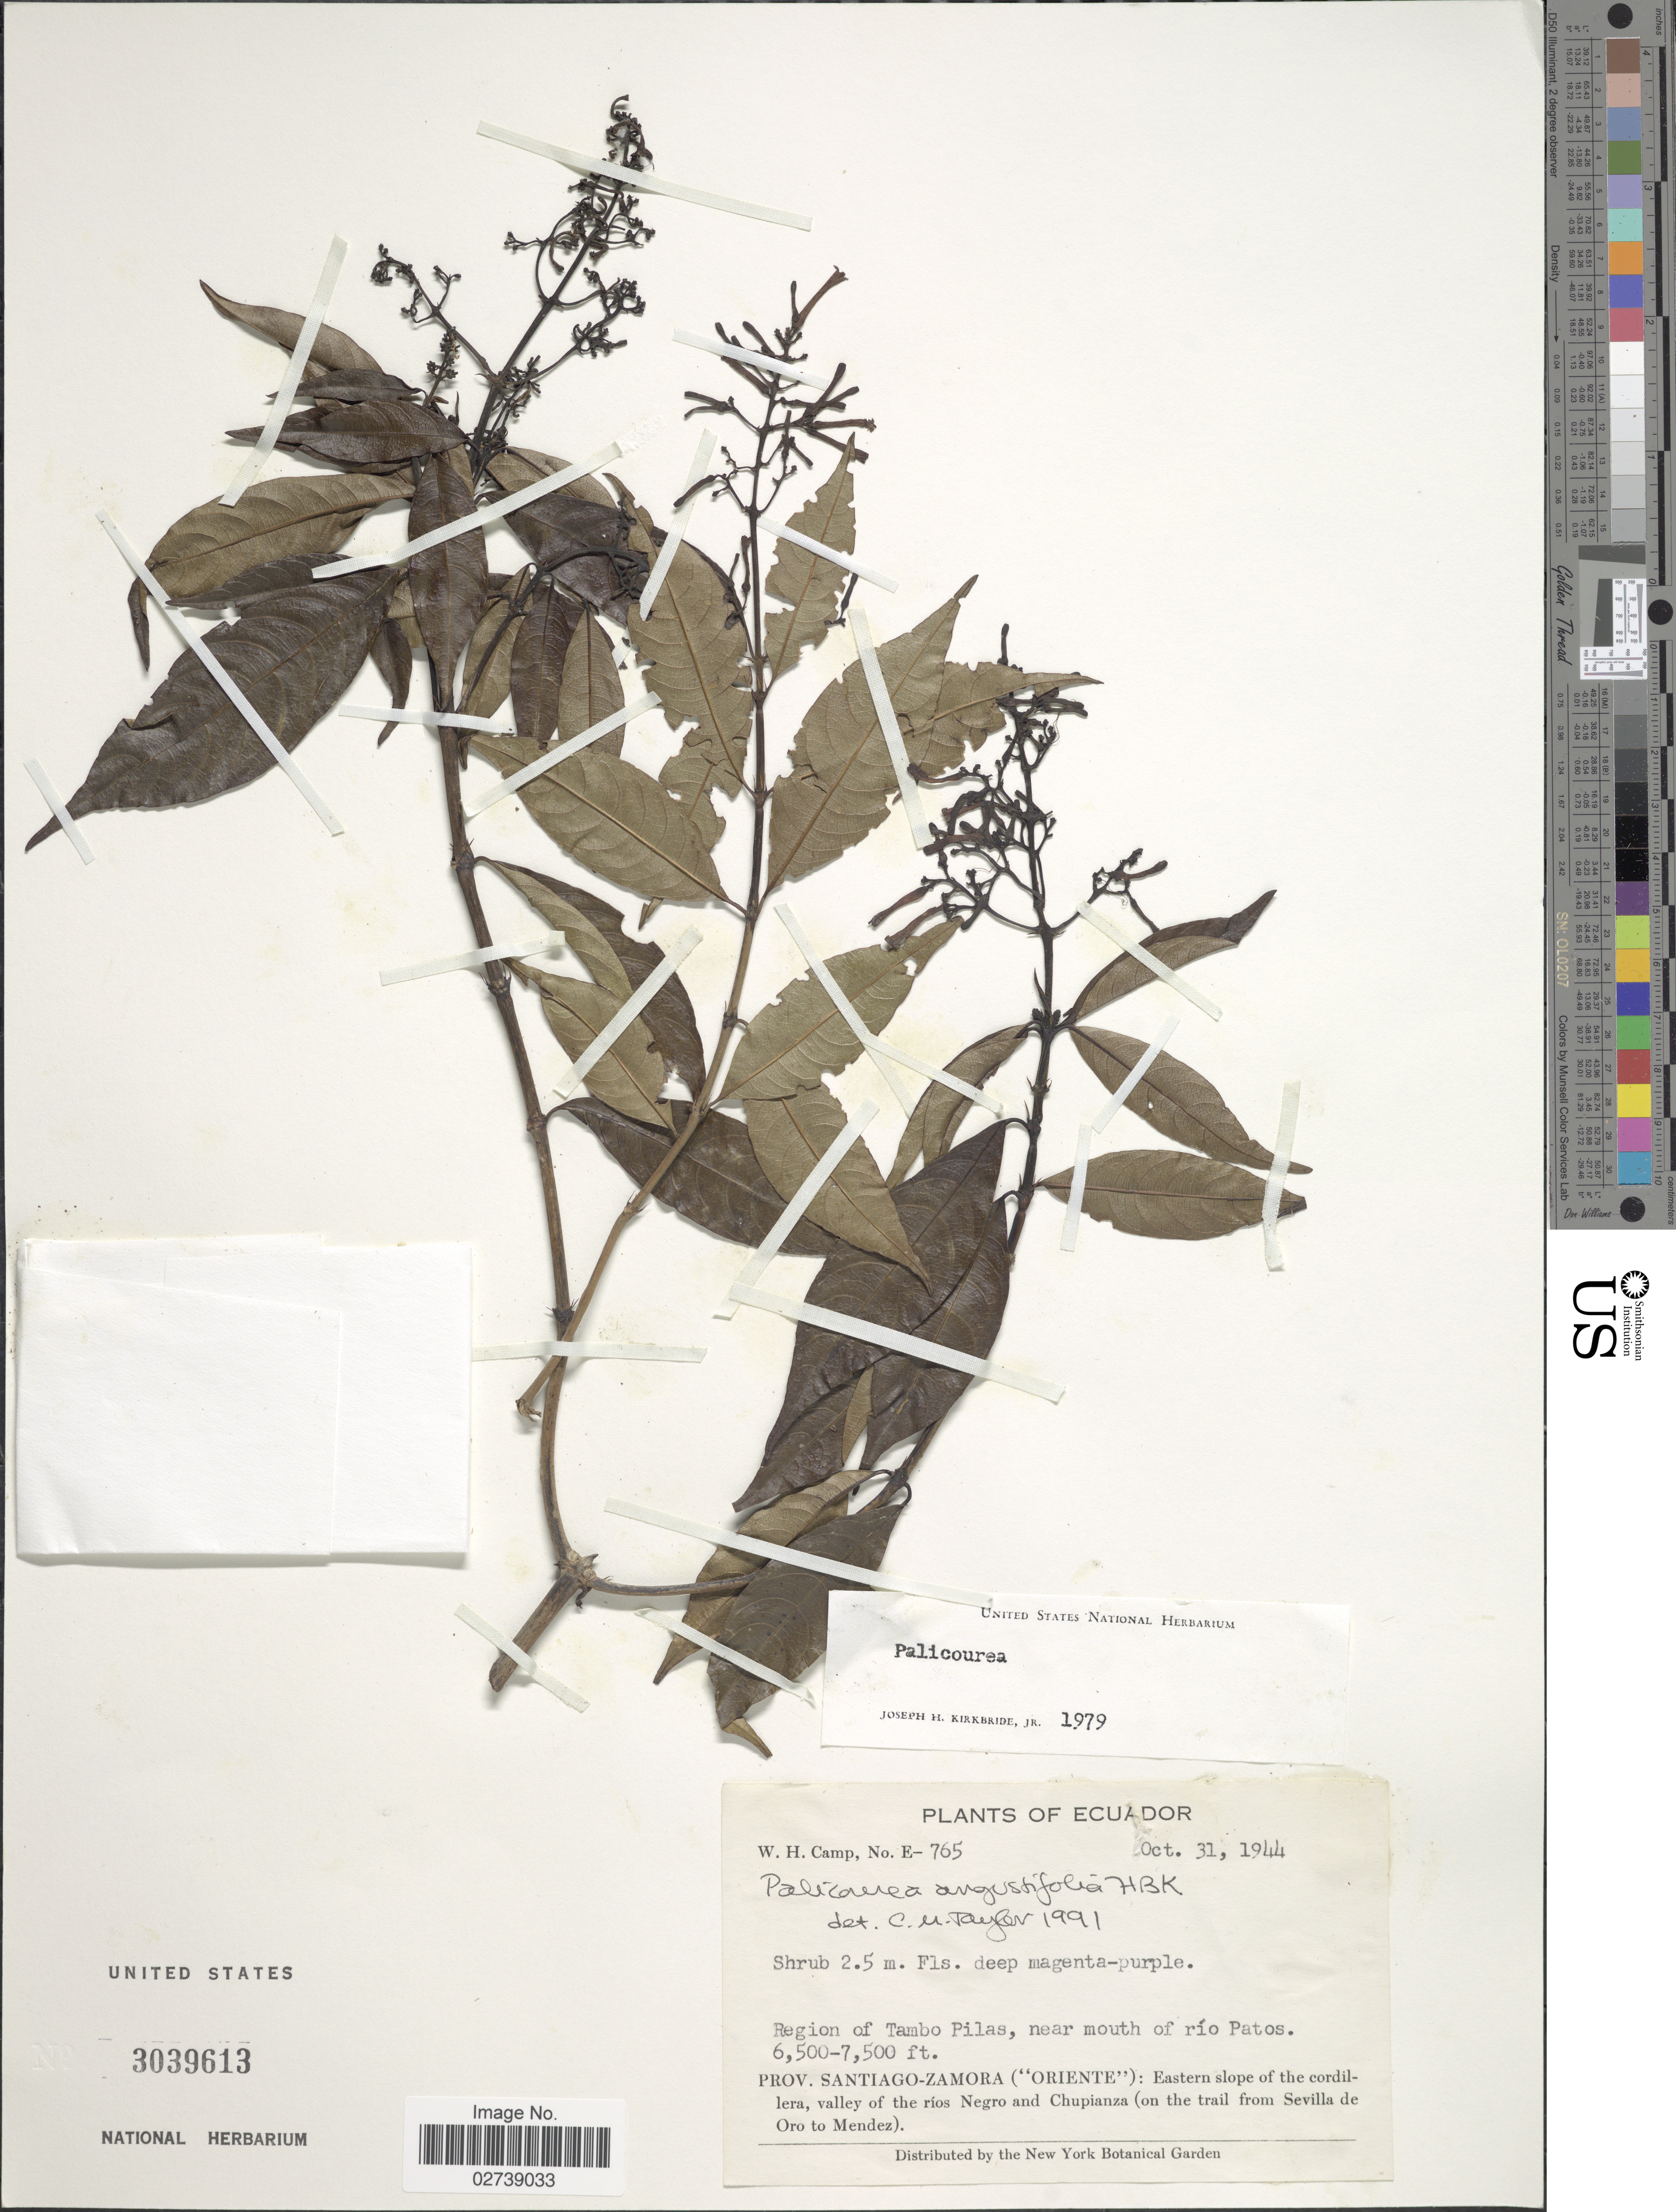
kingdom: Plantae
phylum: Tracheophyta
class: Magnoliopsida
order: Gentianales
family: Rubiaceae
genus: Palicourea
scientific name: Palicourea angustifolia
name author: Kunth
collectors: W. H. Camp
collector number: E-765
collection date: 1944-10-31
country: Ecuador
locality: Region of Tambo Pilas, near mouth of rio Patos. Prov. Santiago - Zamora ("Oriente"): Eastern slope of cordillera, valley of the rios Negro and Chupianza (on the trail from Sevilla de Oro de Mendez).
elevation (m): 1981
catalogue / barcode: US 3039613